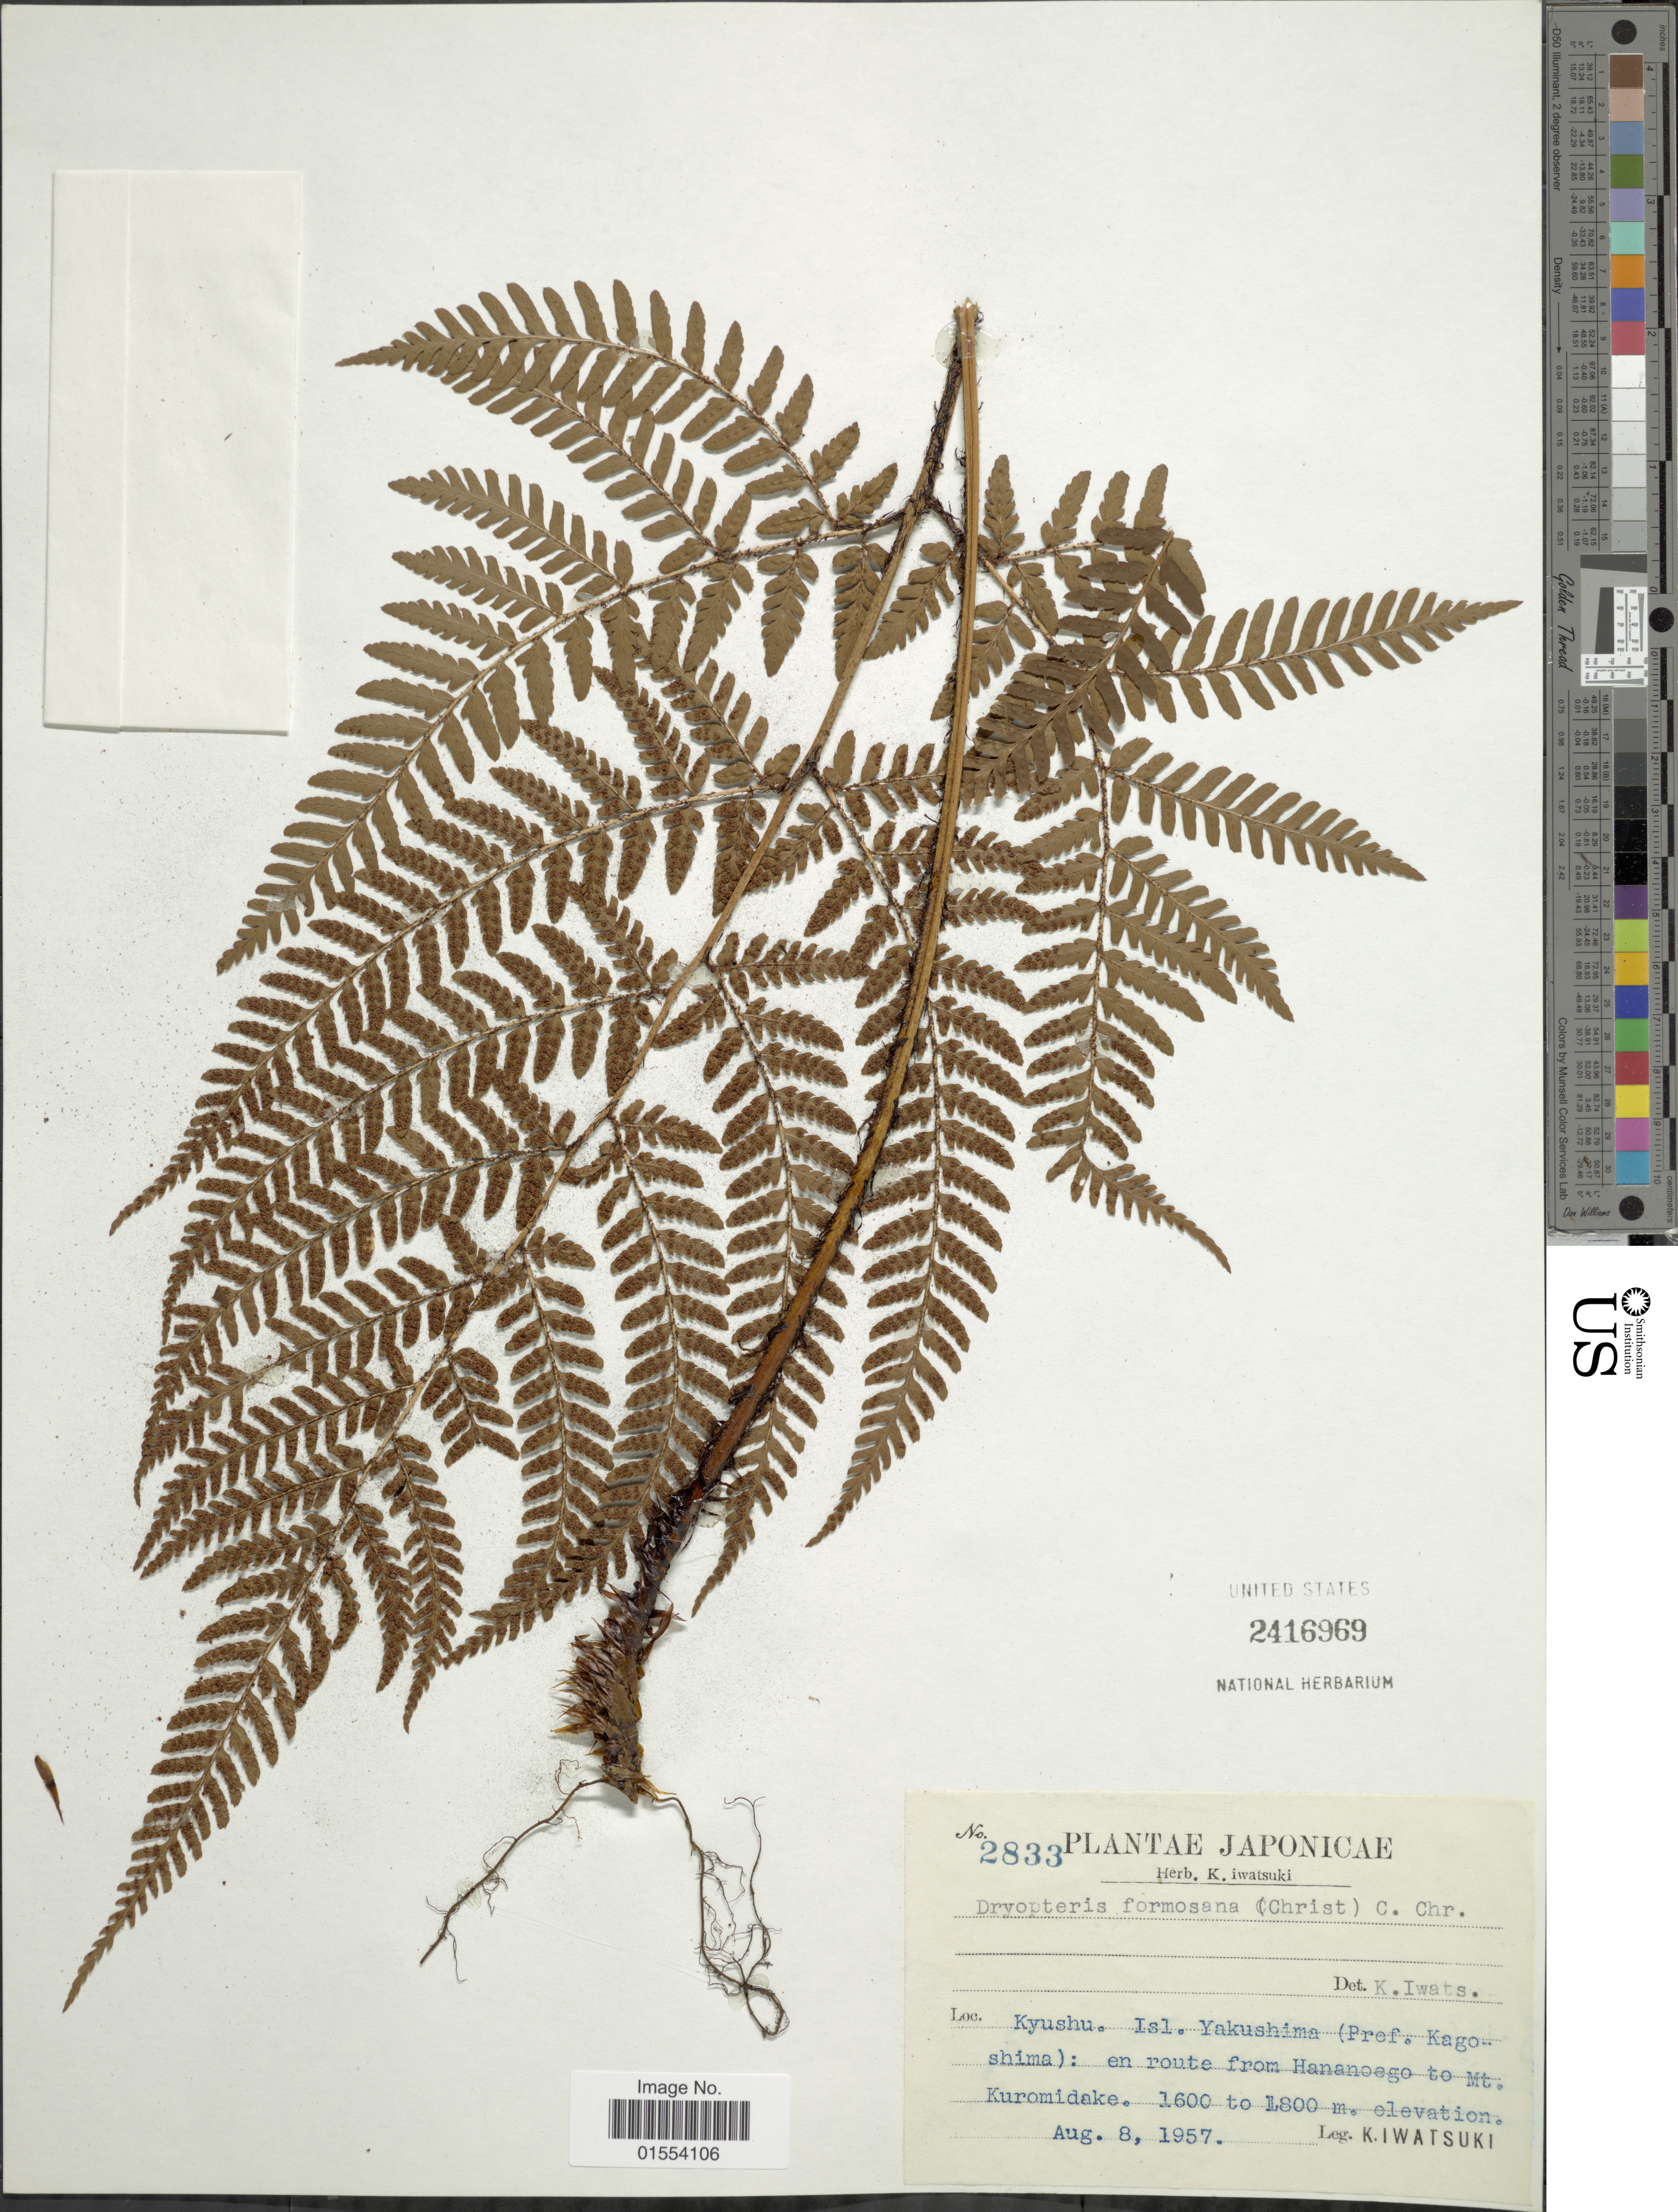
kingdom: Plantae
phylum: Tracheophyta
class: Polypodiopsida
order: Polypodiales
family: Dryopteridaceae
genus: Dryopteris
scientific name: Dryopteris formosana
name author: (Christ) C. Chr.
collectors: K. Iwatsuki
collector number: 2833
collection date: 1957-08-08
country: Japan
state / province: Kagosima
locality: Kyushu. Isl. Yakushima (Pref, Kagoshima): en route from Hananoego to Mt. Kuromidake.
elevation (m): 1600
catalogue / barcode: US 2416969